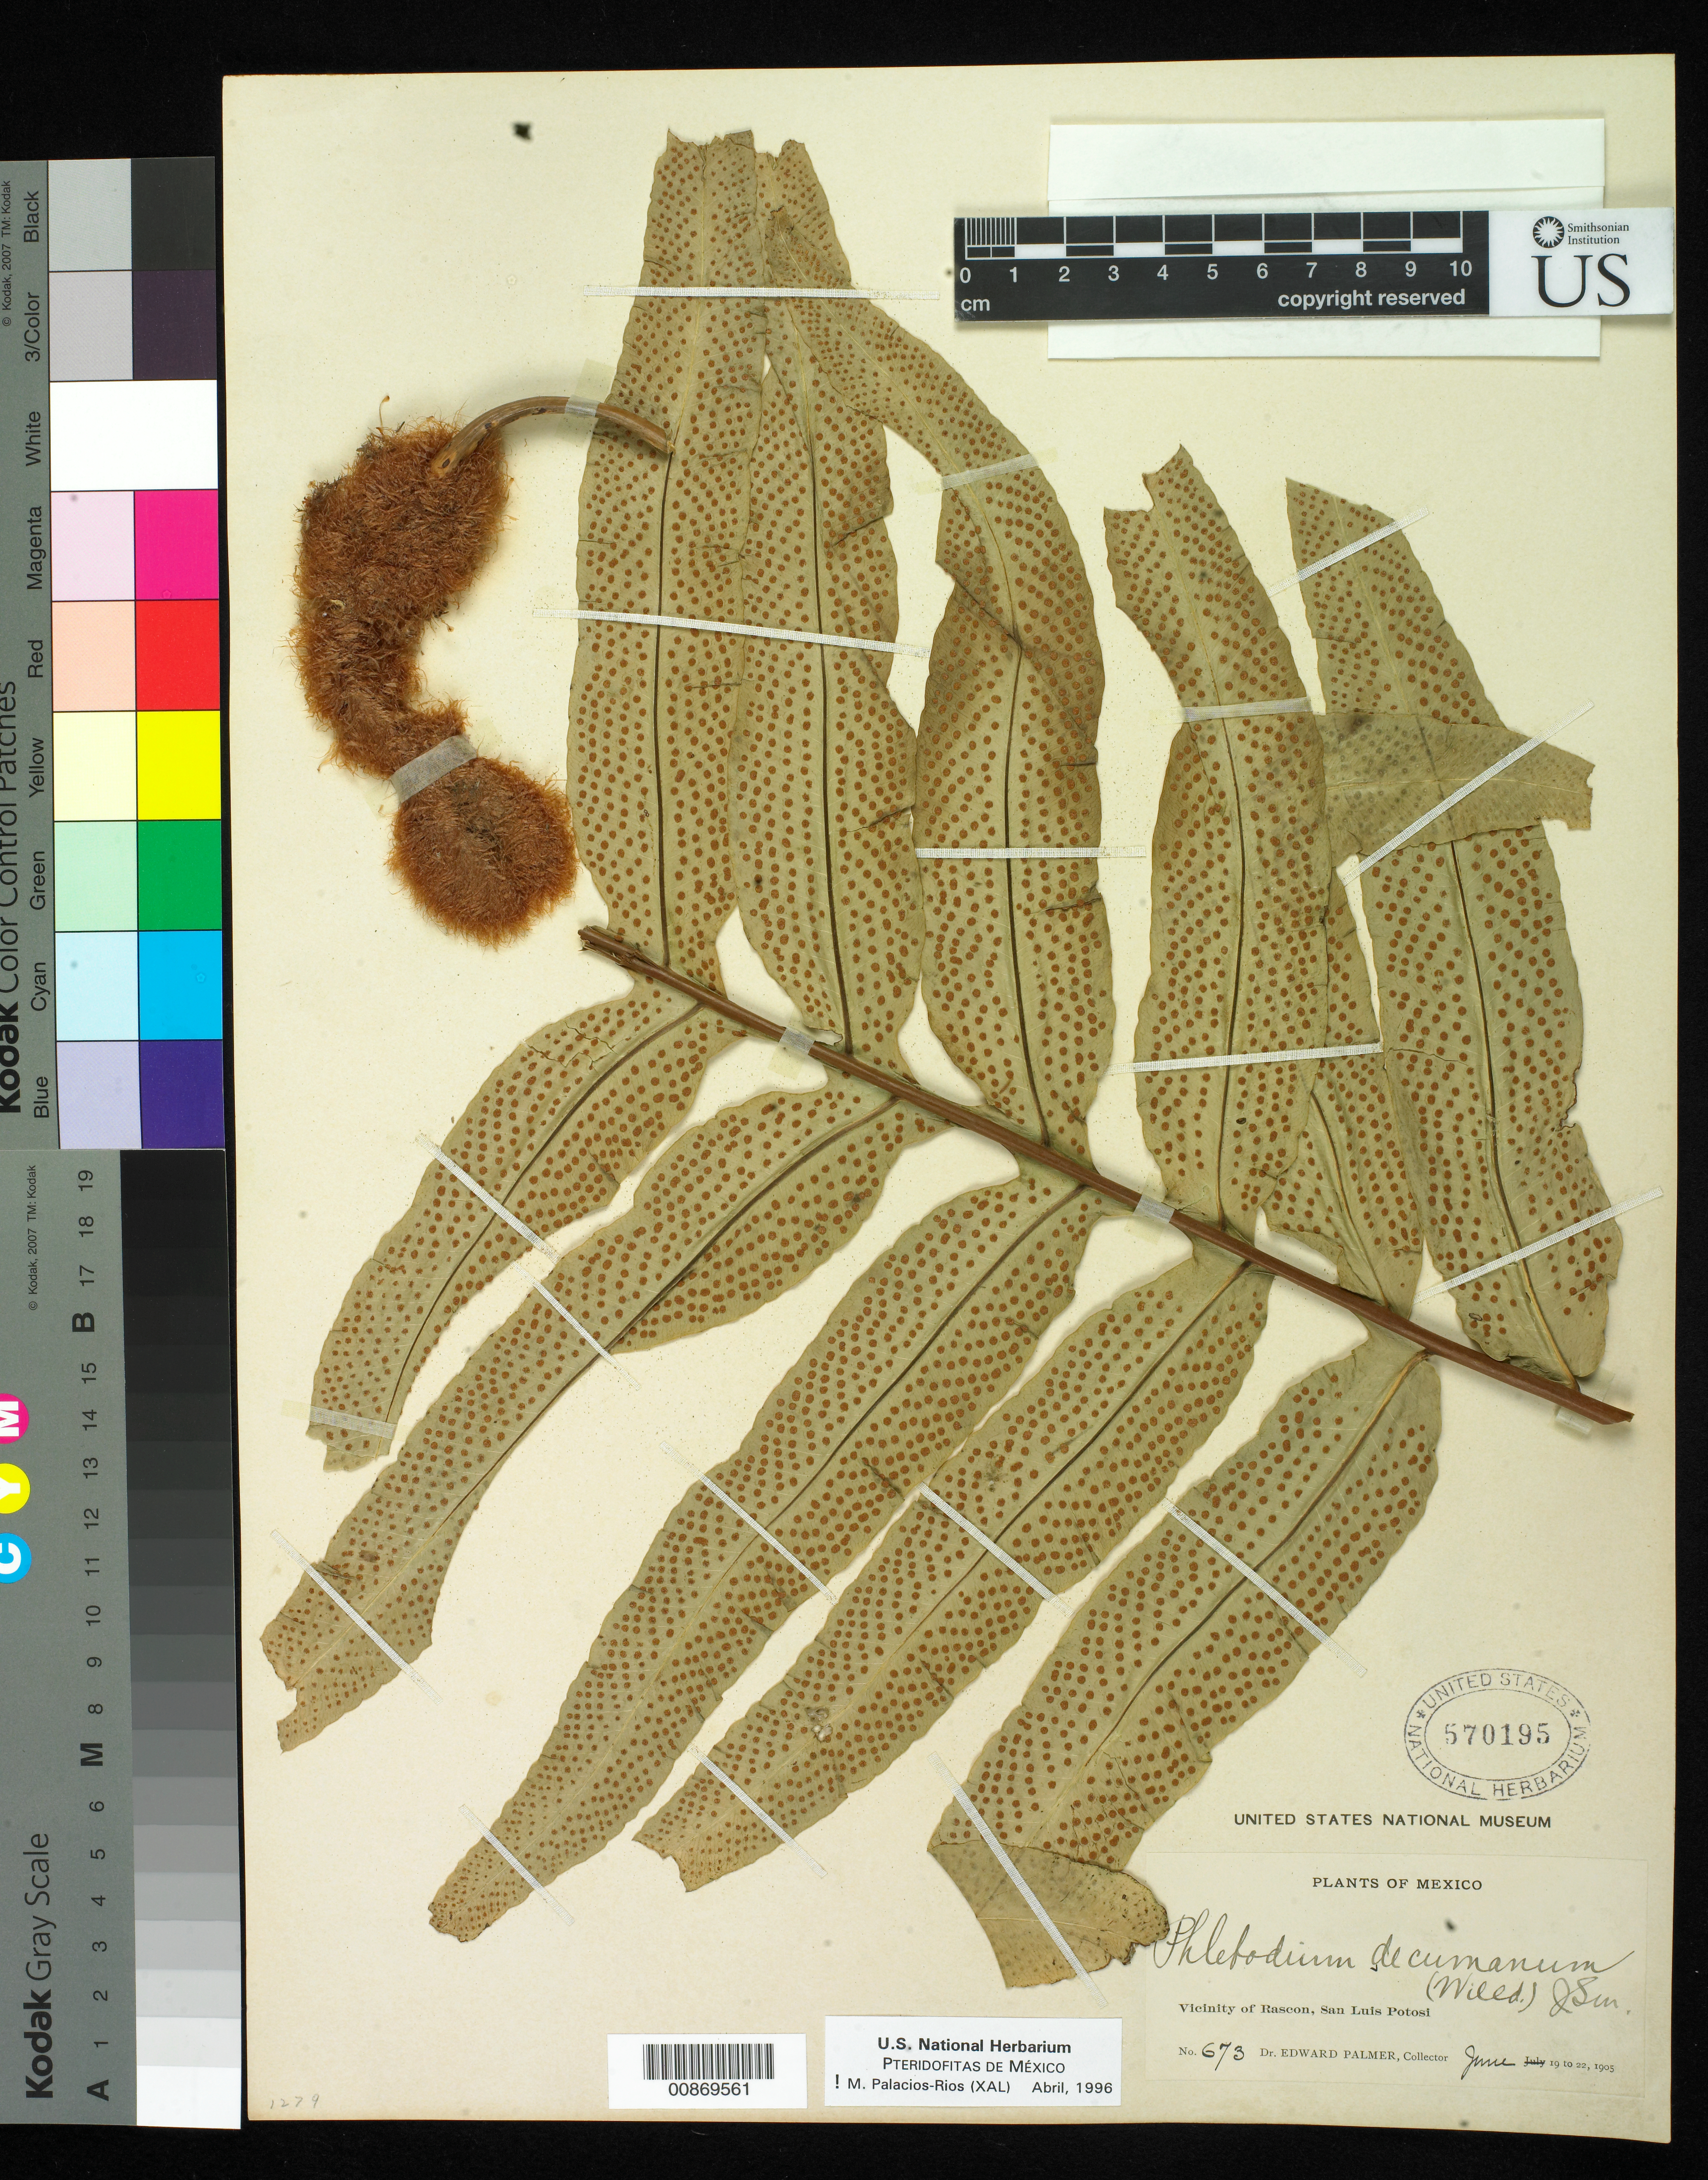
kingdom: Plantae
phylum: Tracheophyta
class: Polypodiopsida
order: Polypodiales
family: Polypodiaceae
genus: Phlebodium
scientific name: Phlebodium decumanum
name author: (Willd.) J. Sm.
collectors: E. Palmer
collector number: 673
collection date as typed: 19 Jun 1905 to 22 Jun 1905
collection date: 1905-06-19/1905-06-22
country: Mexico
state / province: San Luis Potosí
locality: Vicinity of Rascón, San Luis Potosí.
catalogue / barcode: US 570195